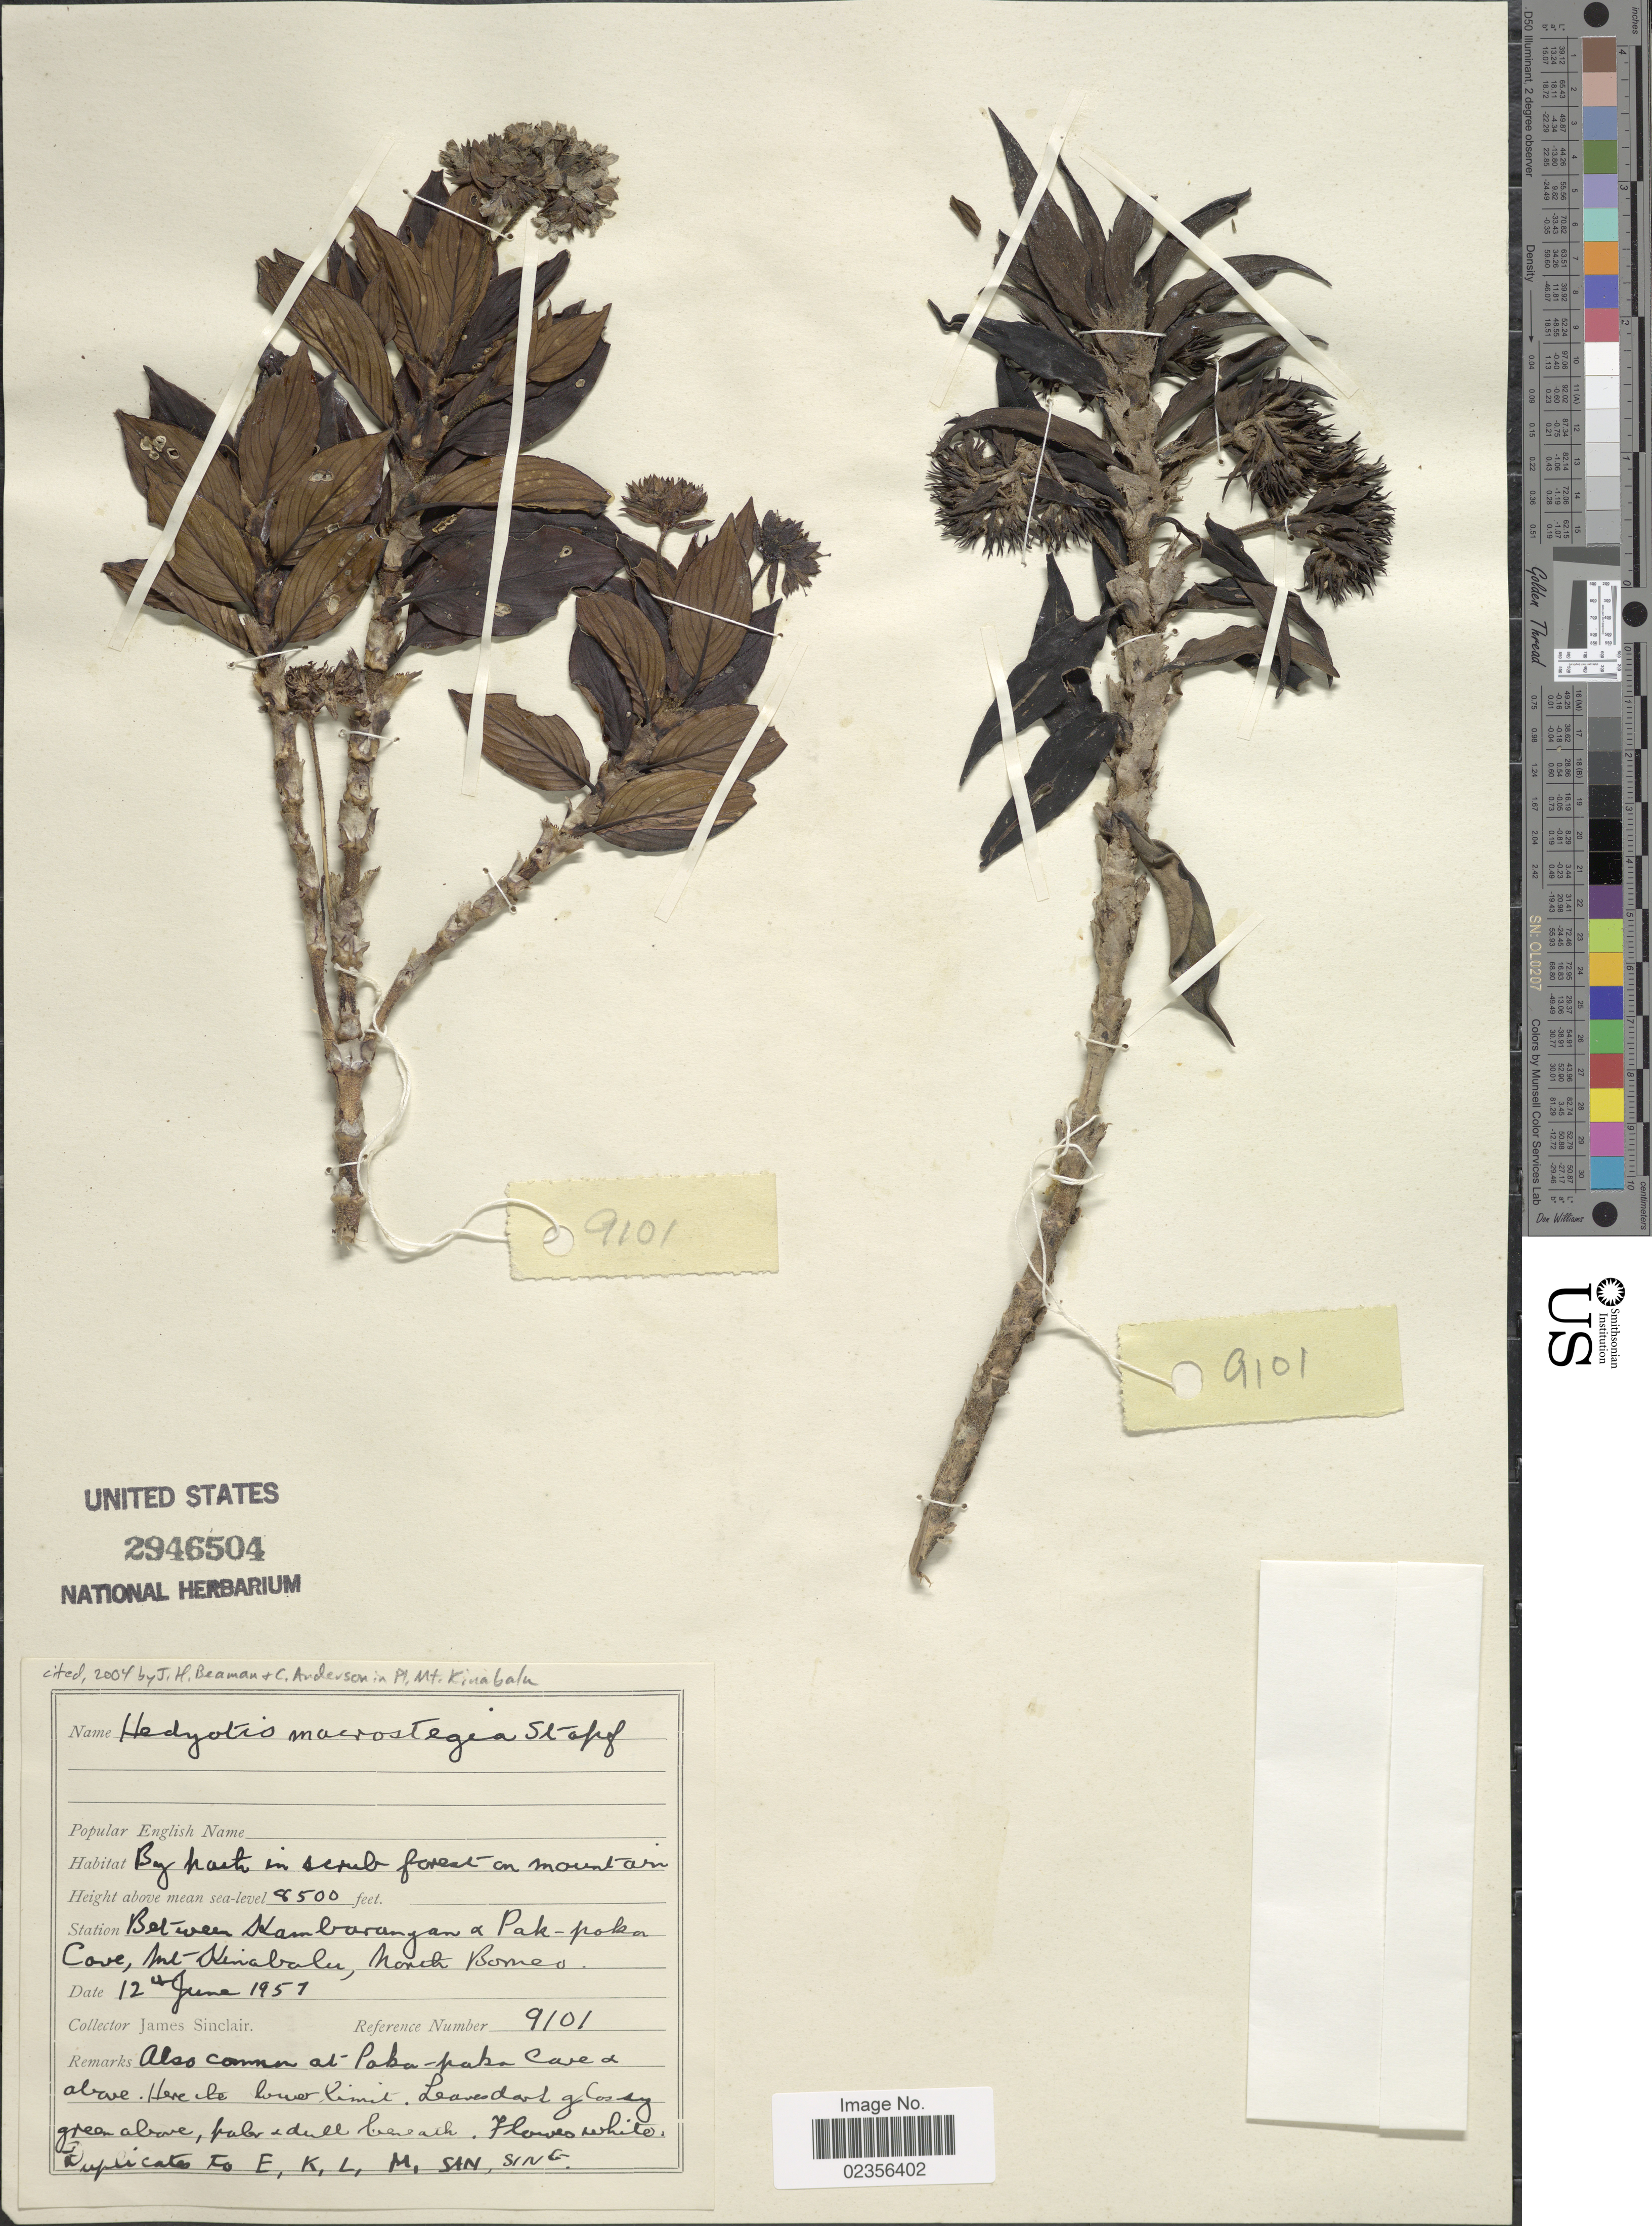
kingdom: Plantae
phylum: Tracheophyta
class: Magnoliopsida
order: Gentianales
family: Rubiaceae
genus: Hedyotis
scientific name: Hedyotis macrostegia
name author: Stapf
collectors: J. Sinclair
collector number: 9101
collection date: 1951-06-12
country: Malaysia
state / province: Sabah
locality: Between Kambarangan a Pak-Pokan Cove, Mt. Kinabalu, North Borneo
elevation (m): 2591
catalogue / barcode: US 2946504